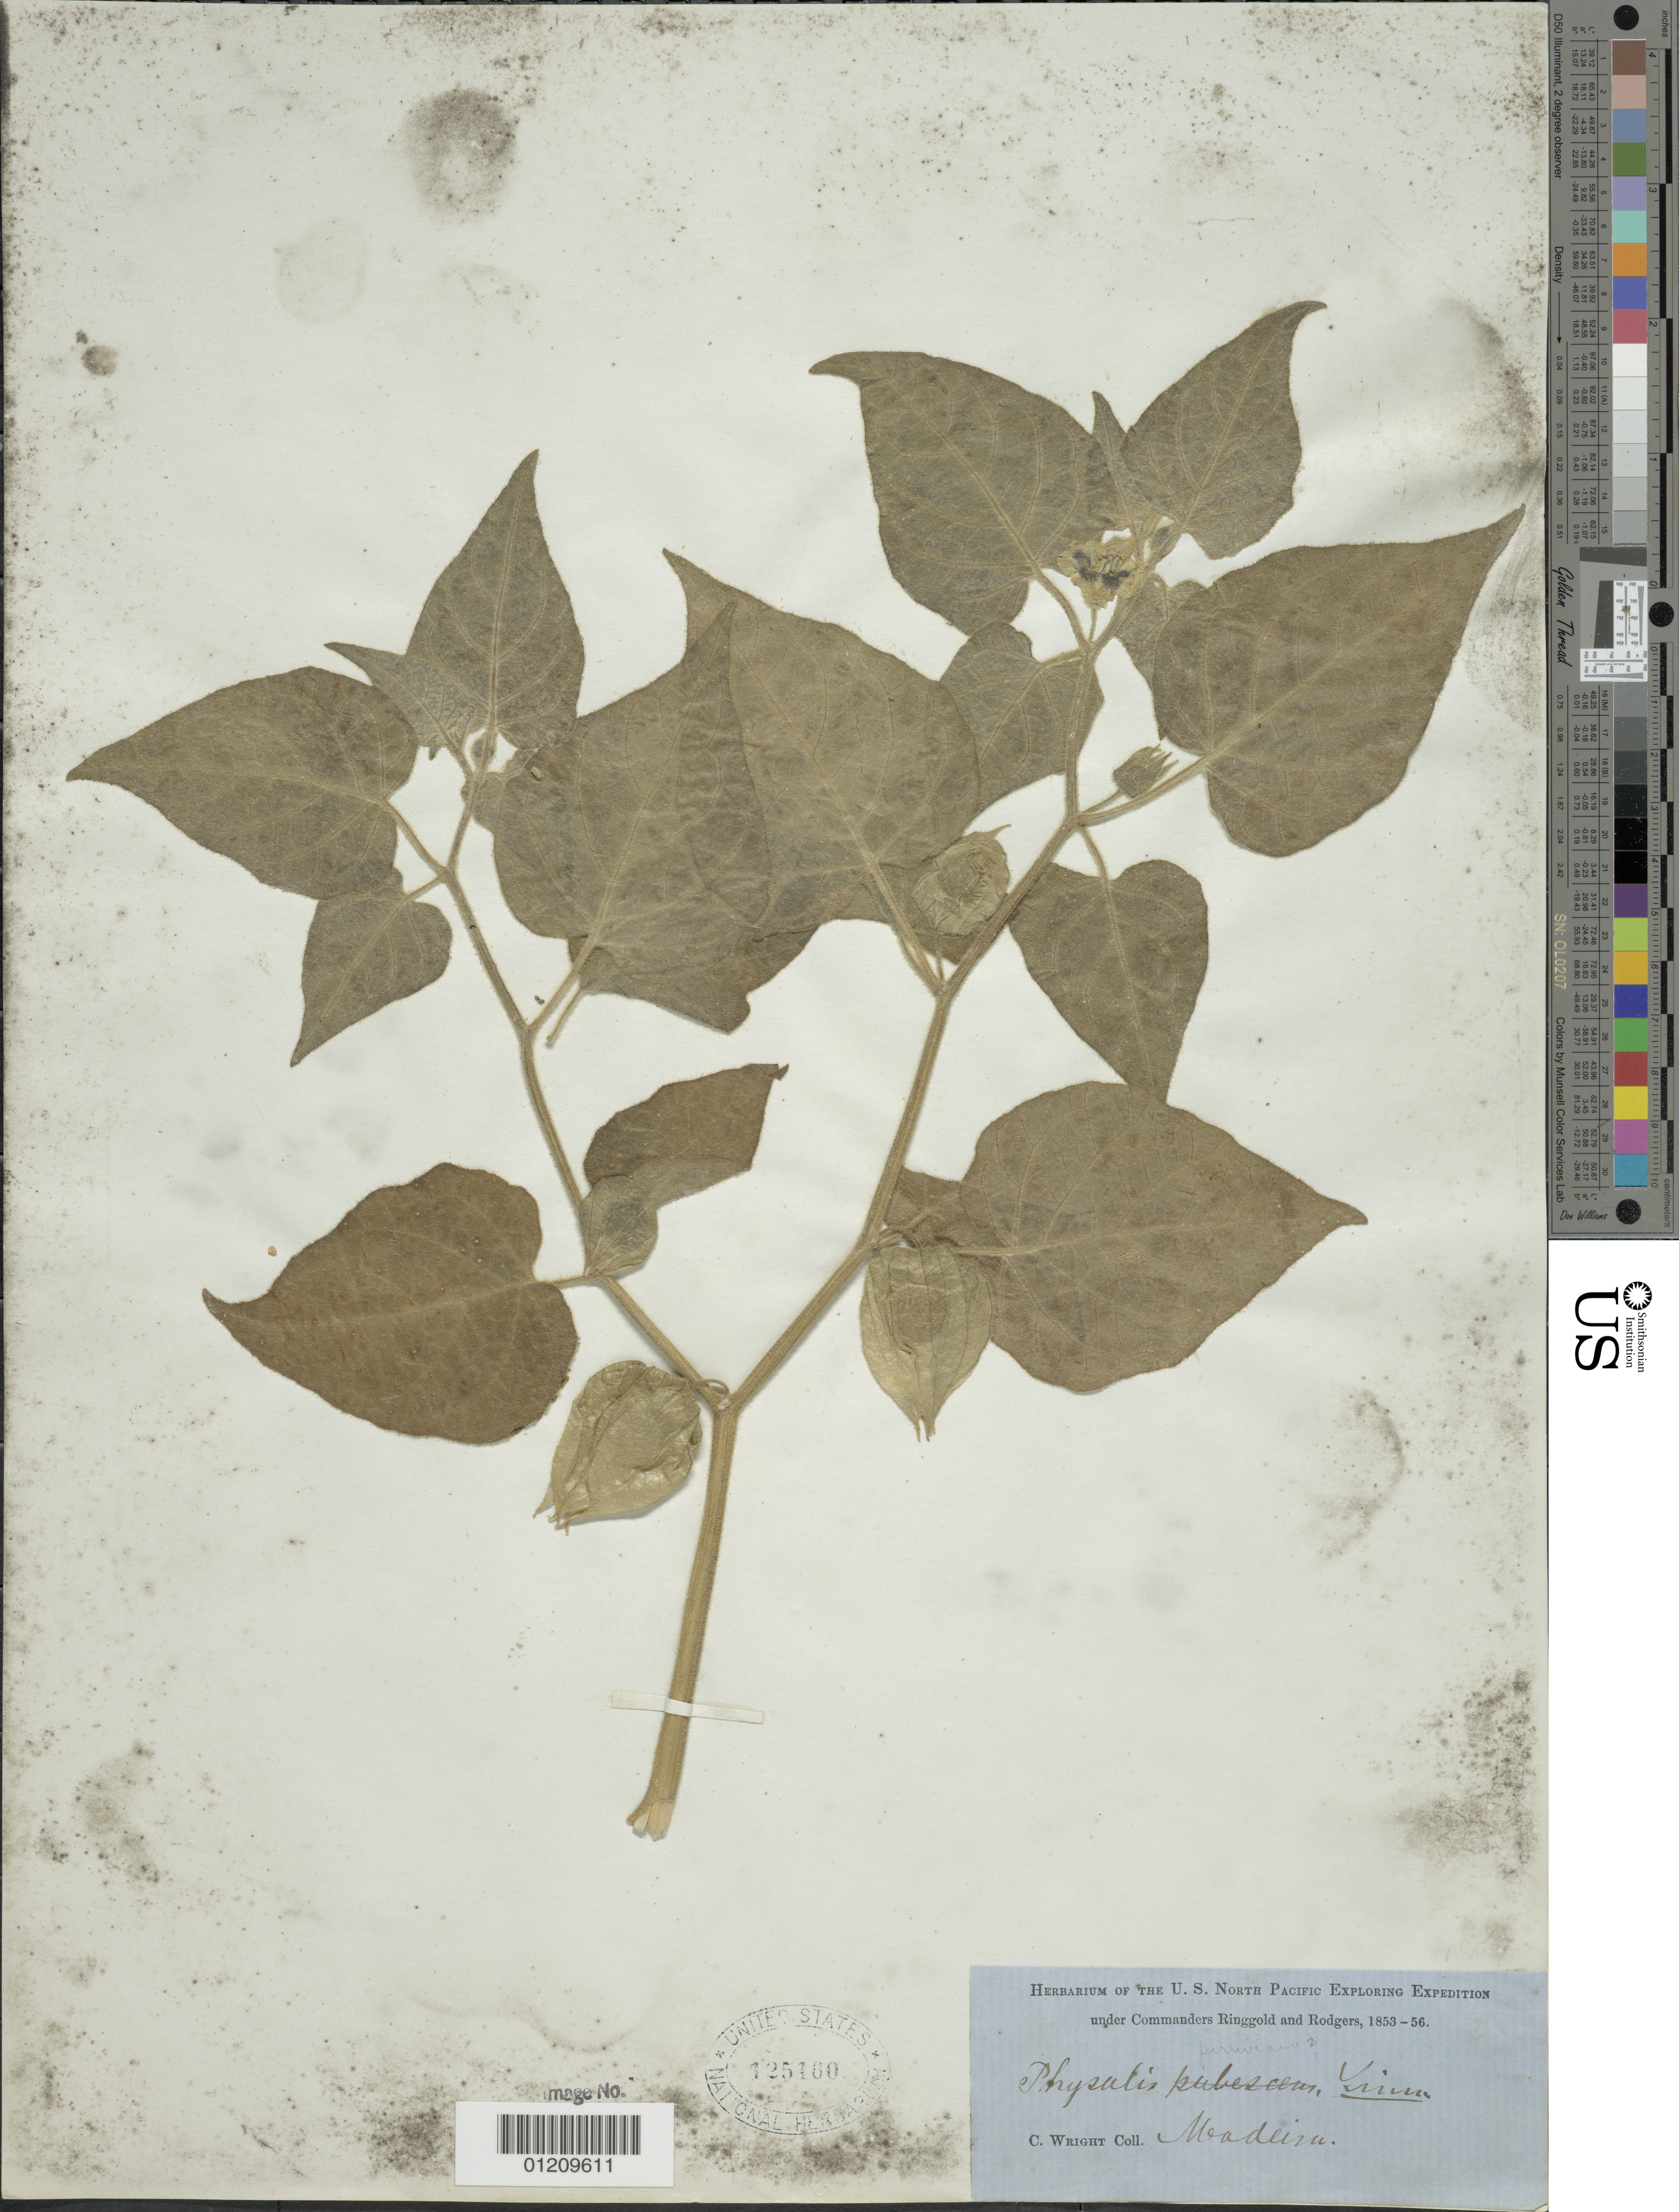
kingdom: Plantae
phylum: Tracheophyta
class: Magnoliopsida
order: Solanales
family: Solanaceae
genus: Physalis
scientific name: Physalis pubescens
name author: L.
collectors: C. Wright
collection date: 1853/1856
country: Portugal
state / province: Madeira (Aut. Reg.)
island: Madeira Is.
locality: Madeira.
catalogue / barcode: US 125160